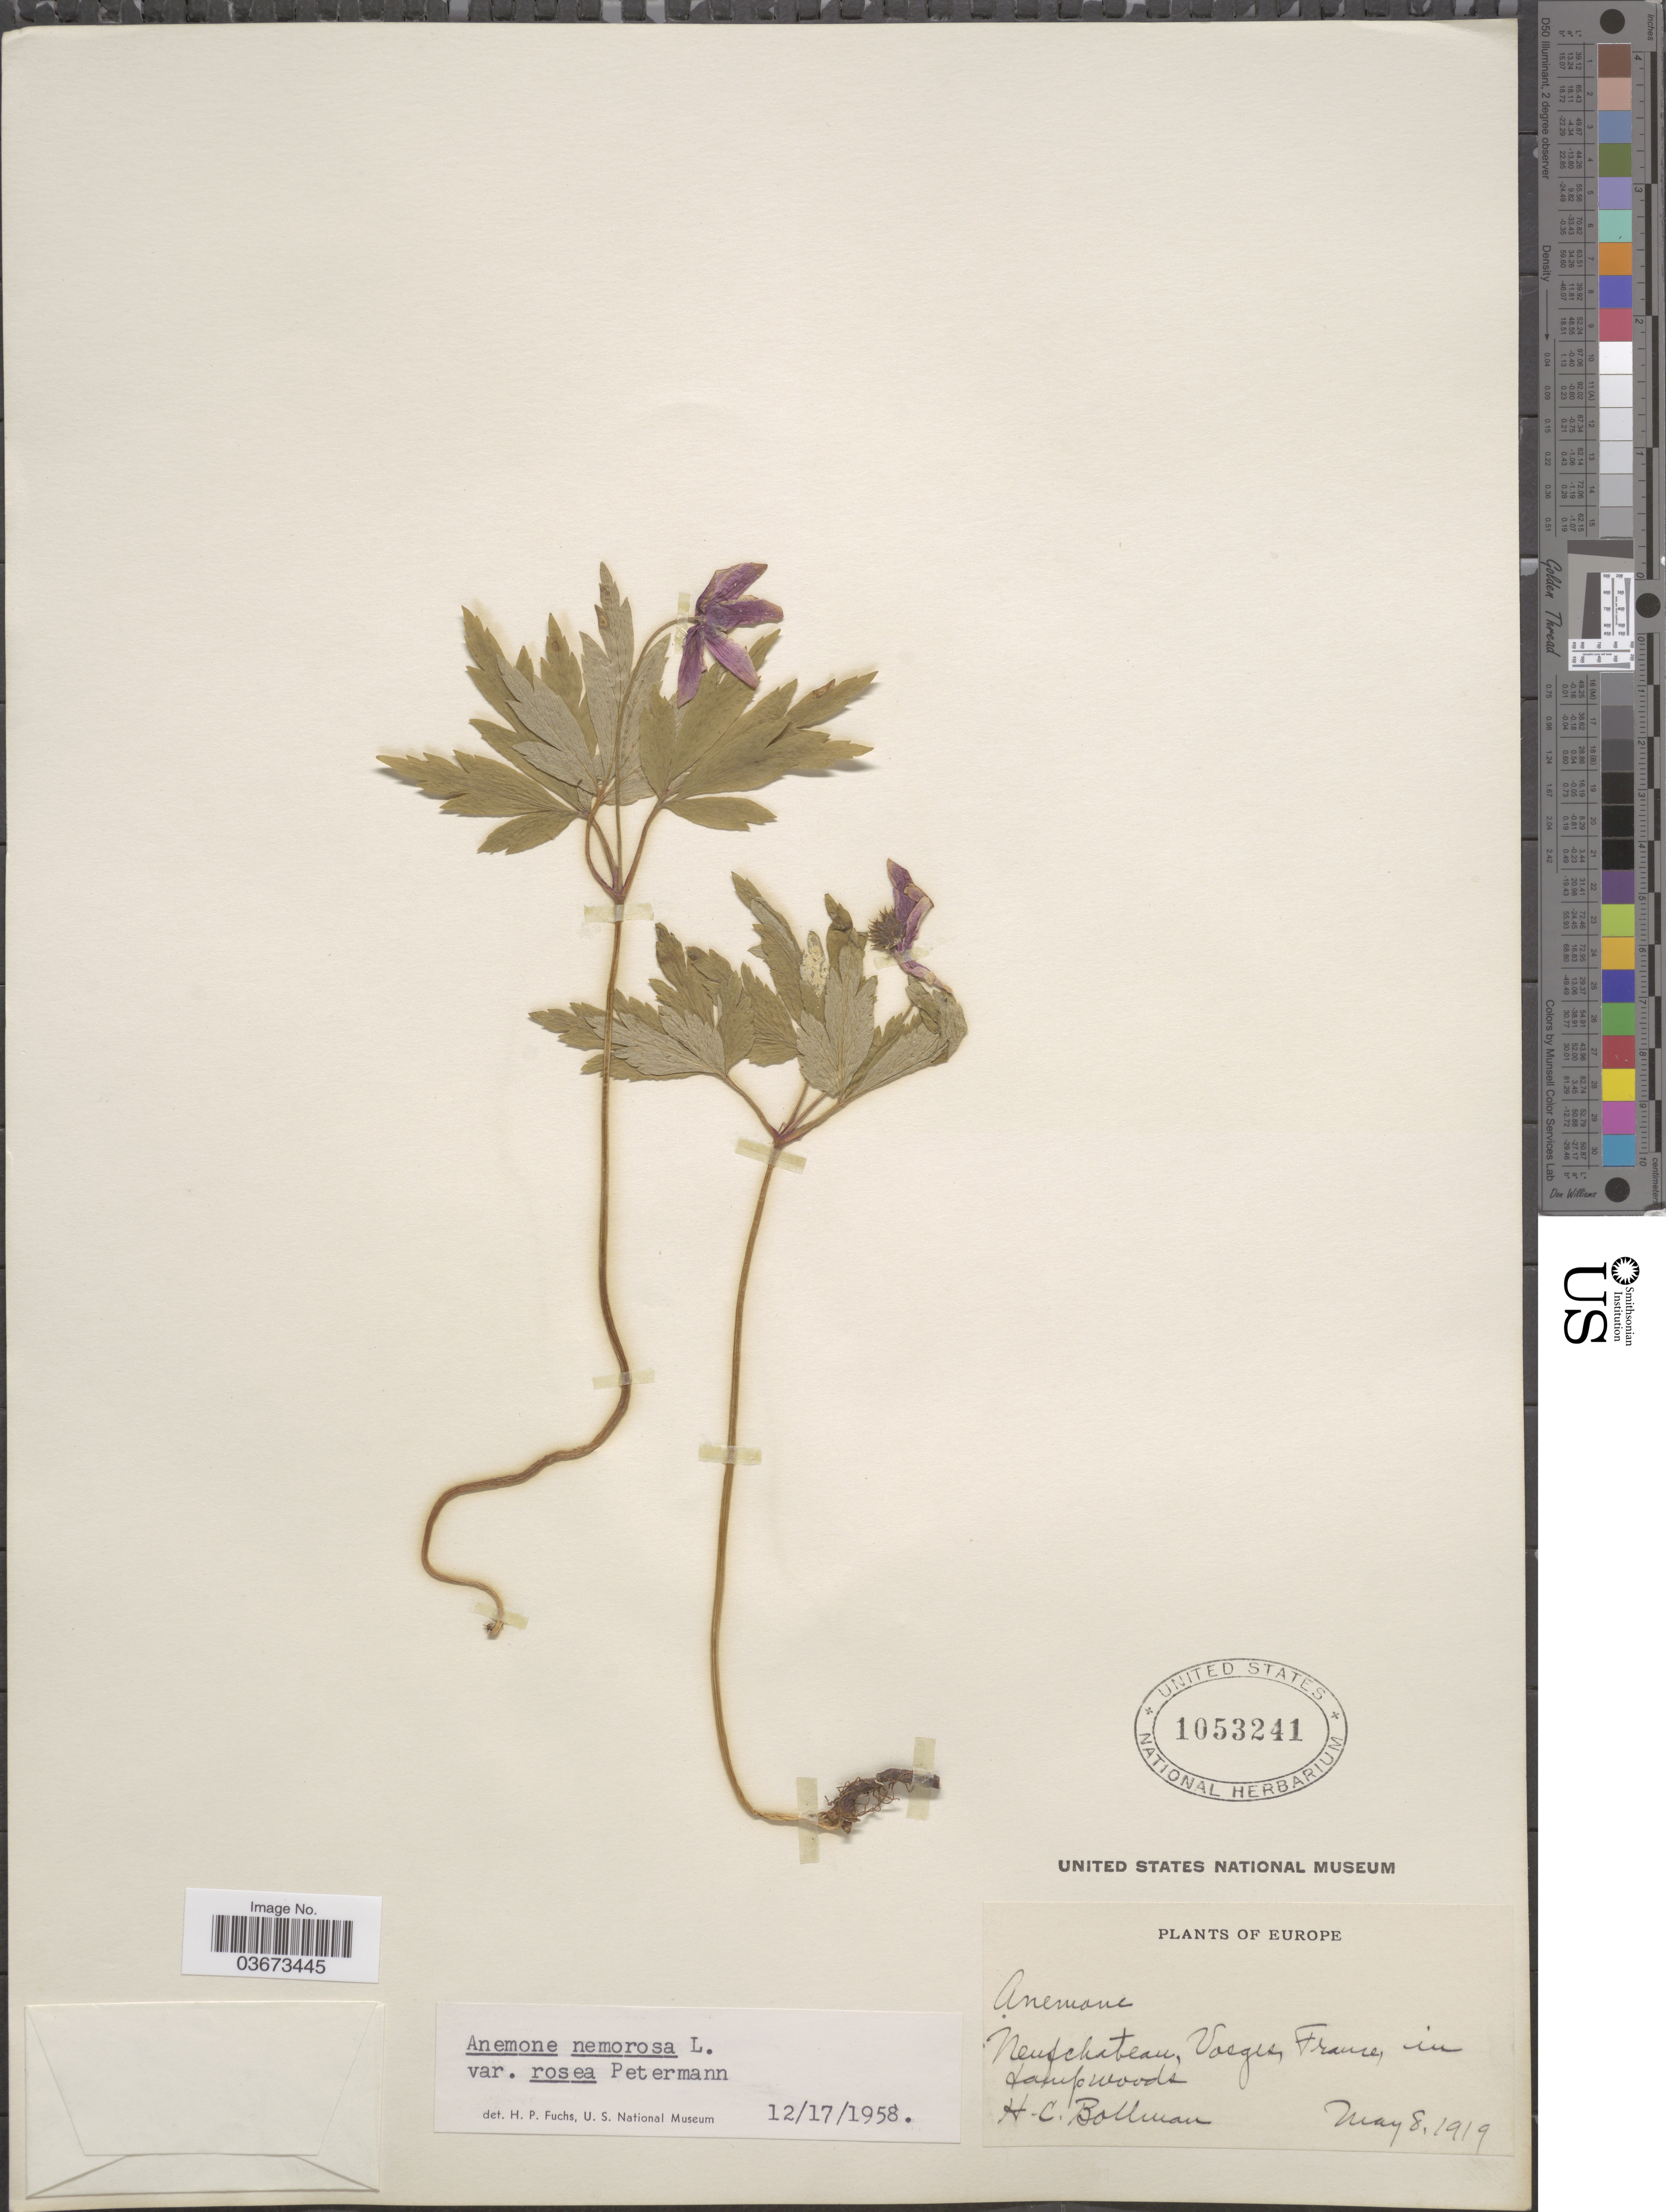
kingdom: Plantae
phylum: Tracheophyta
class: Magnoliopsida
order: Ranunculales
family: Ranunculaceae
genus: Anemone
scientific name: Anemone nemorosa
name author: L.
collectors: H. C. Bollman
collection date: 1919-05-08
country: France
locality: Neufchateau, Vosges.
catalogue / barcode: US 1053241